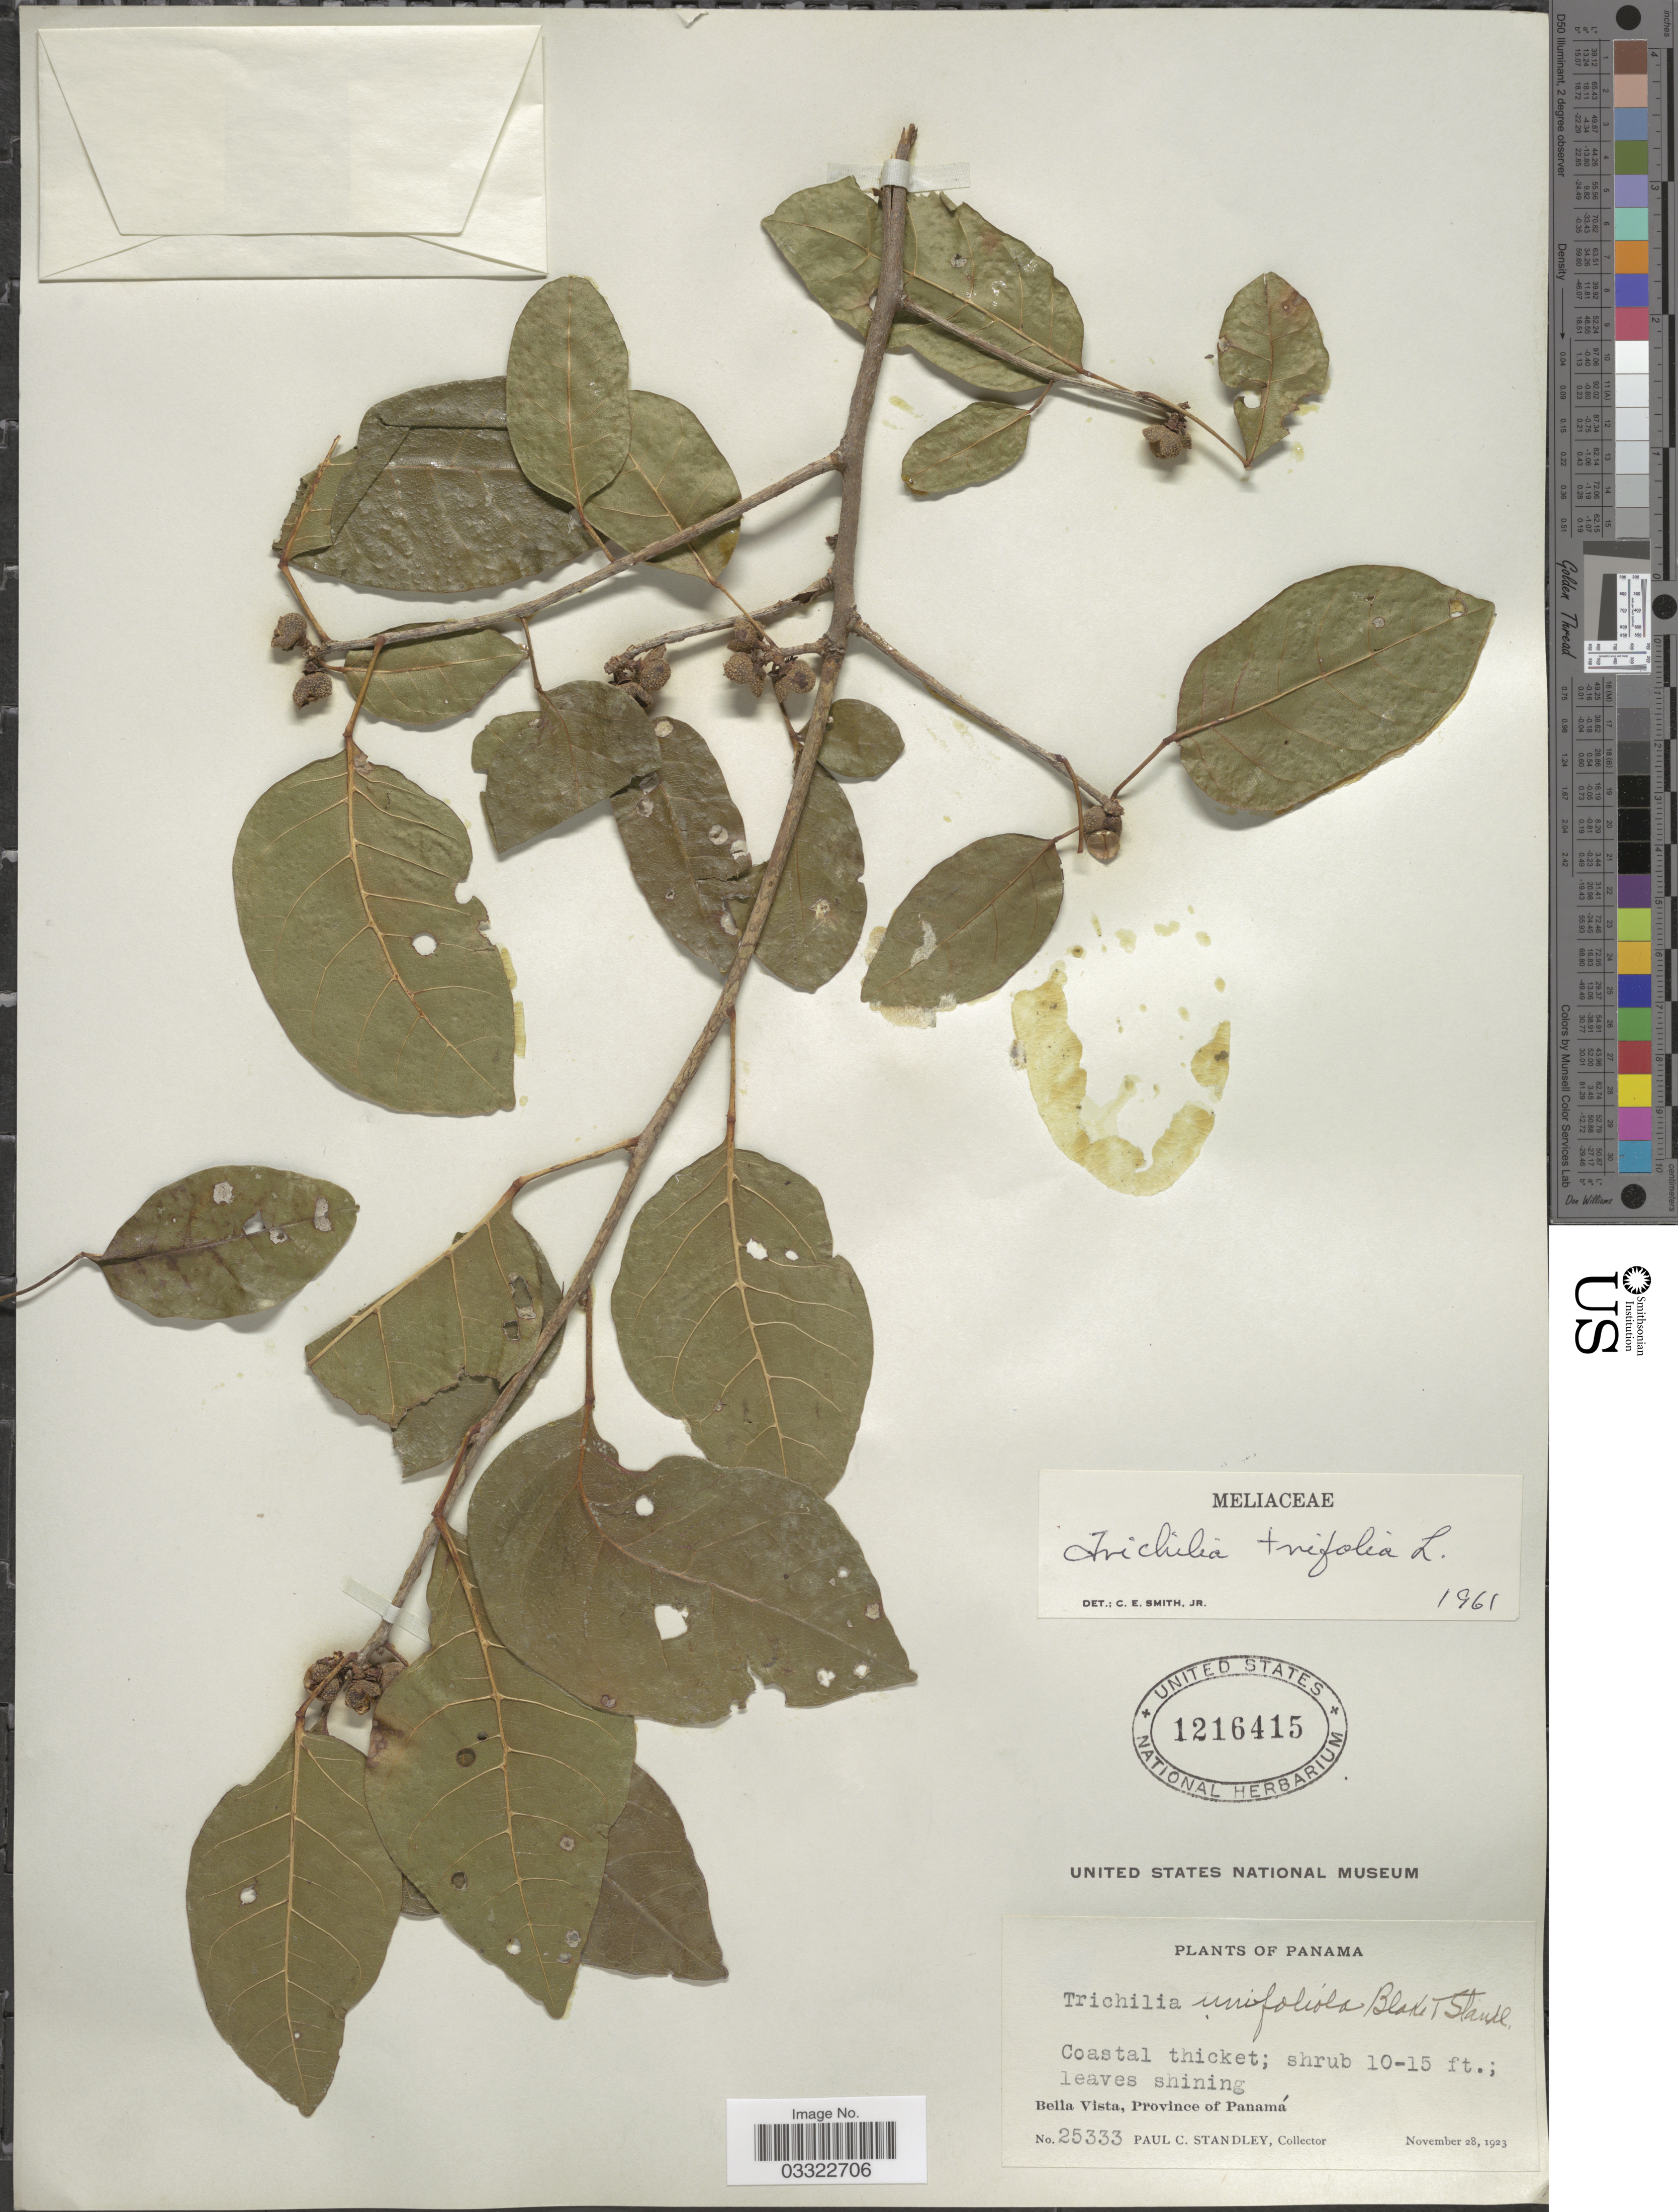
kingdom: Plantae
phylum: Tracheophyta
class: Magnoliopsida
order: Sapindales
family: Meliaceae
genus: Trichilia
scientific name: Trichilia unifoliola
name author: S.F. Blake & Standl.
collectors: P. C. Standley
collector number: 25333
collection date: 1923-11-28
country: Panama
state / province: Panamá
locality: Bella Vista.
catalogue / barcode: US 1216415